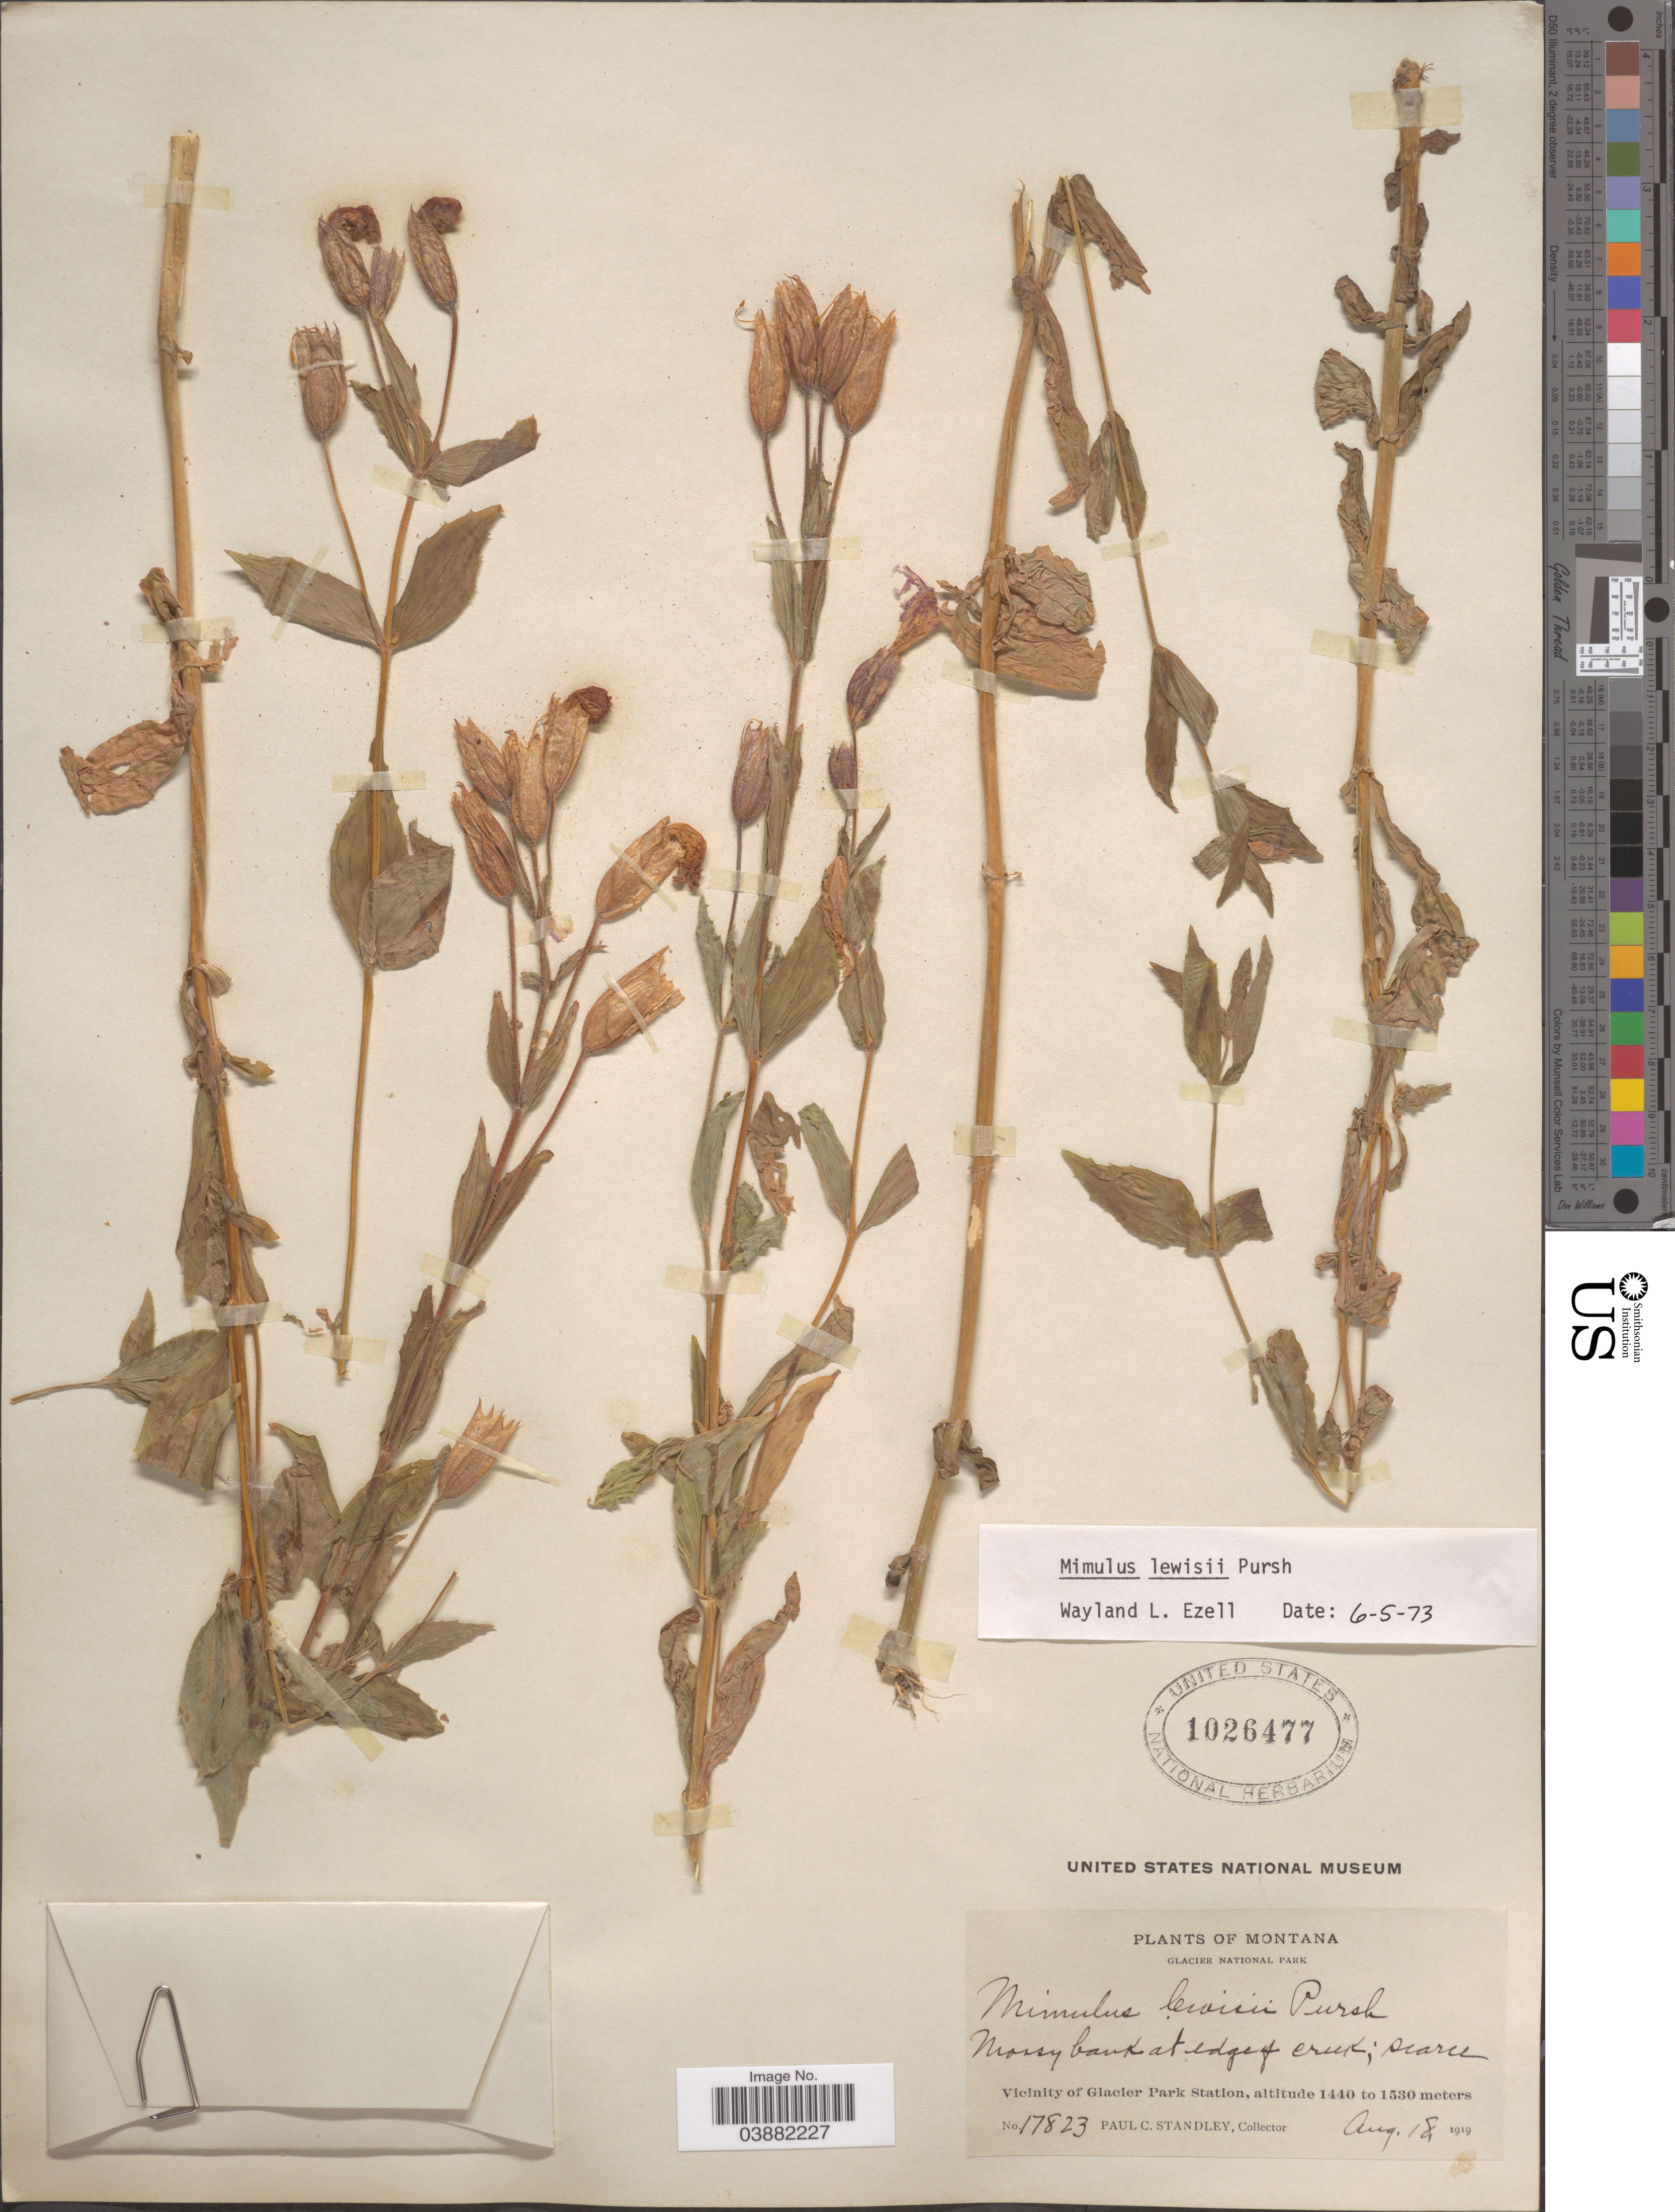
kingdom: Plantae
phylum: Tracheophyta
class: Magnoliopsida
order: Lamiales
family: Phrymaceae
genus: Mimulus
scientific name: Mimulus lewisii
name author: Pursh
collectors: P. C. Standley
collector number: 17823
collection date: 1919-08-18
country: United States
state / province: Montana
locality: Glacier National Park. Vicinity of Glacier Park Station.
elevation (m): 1440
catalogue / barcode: US 1026477